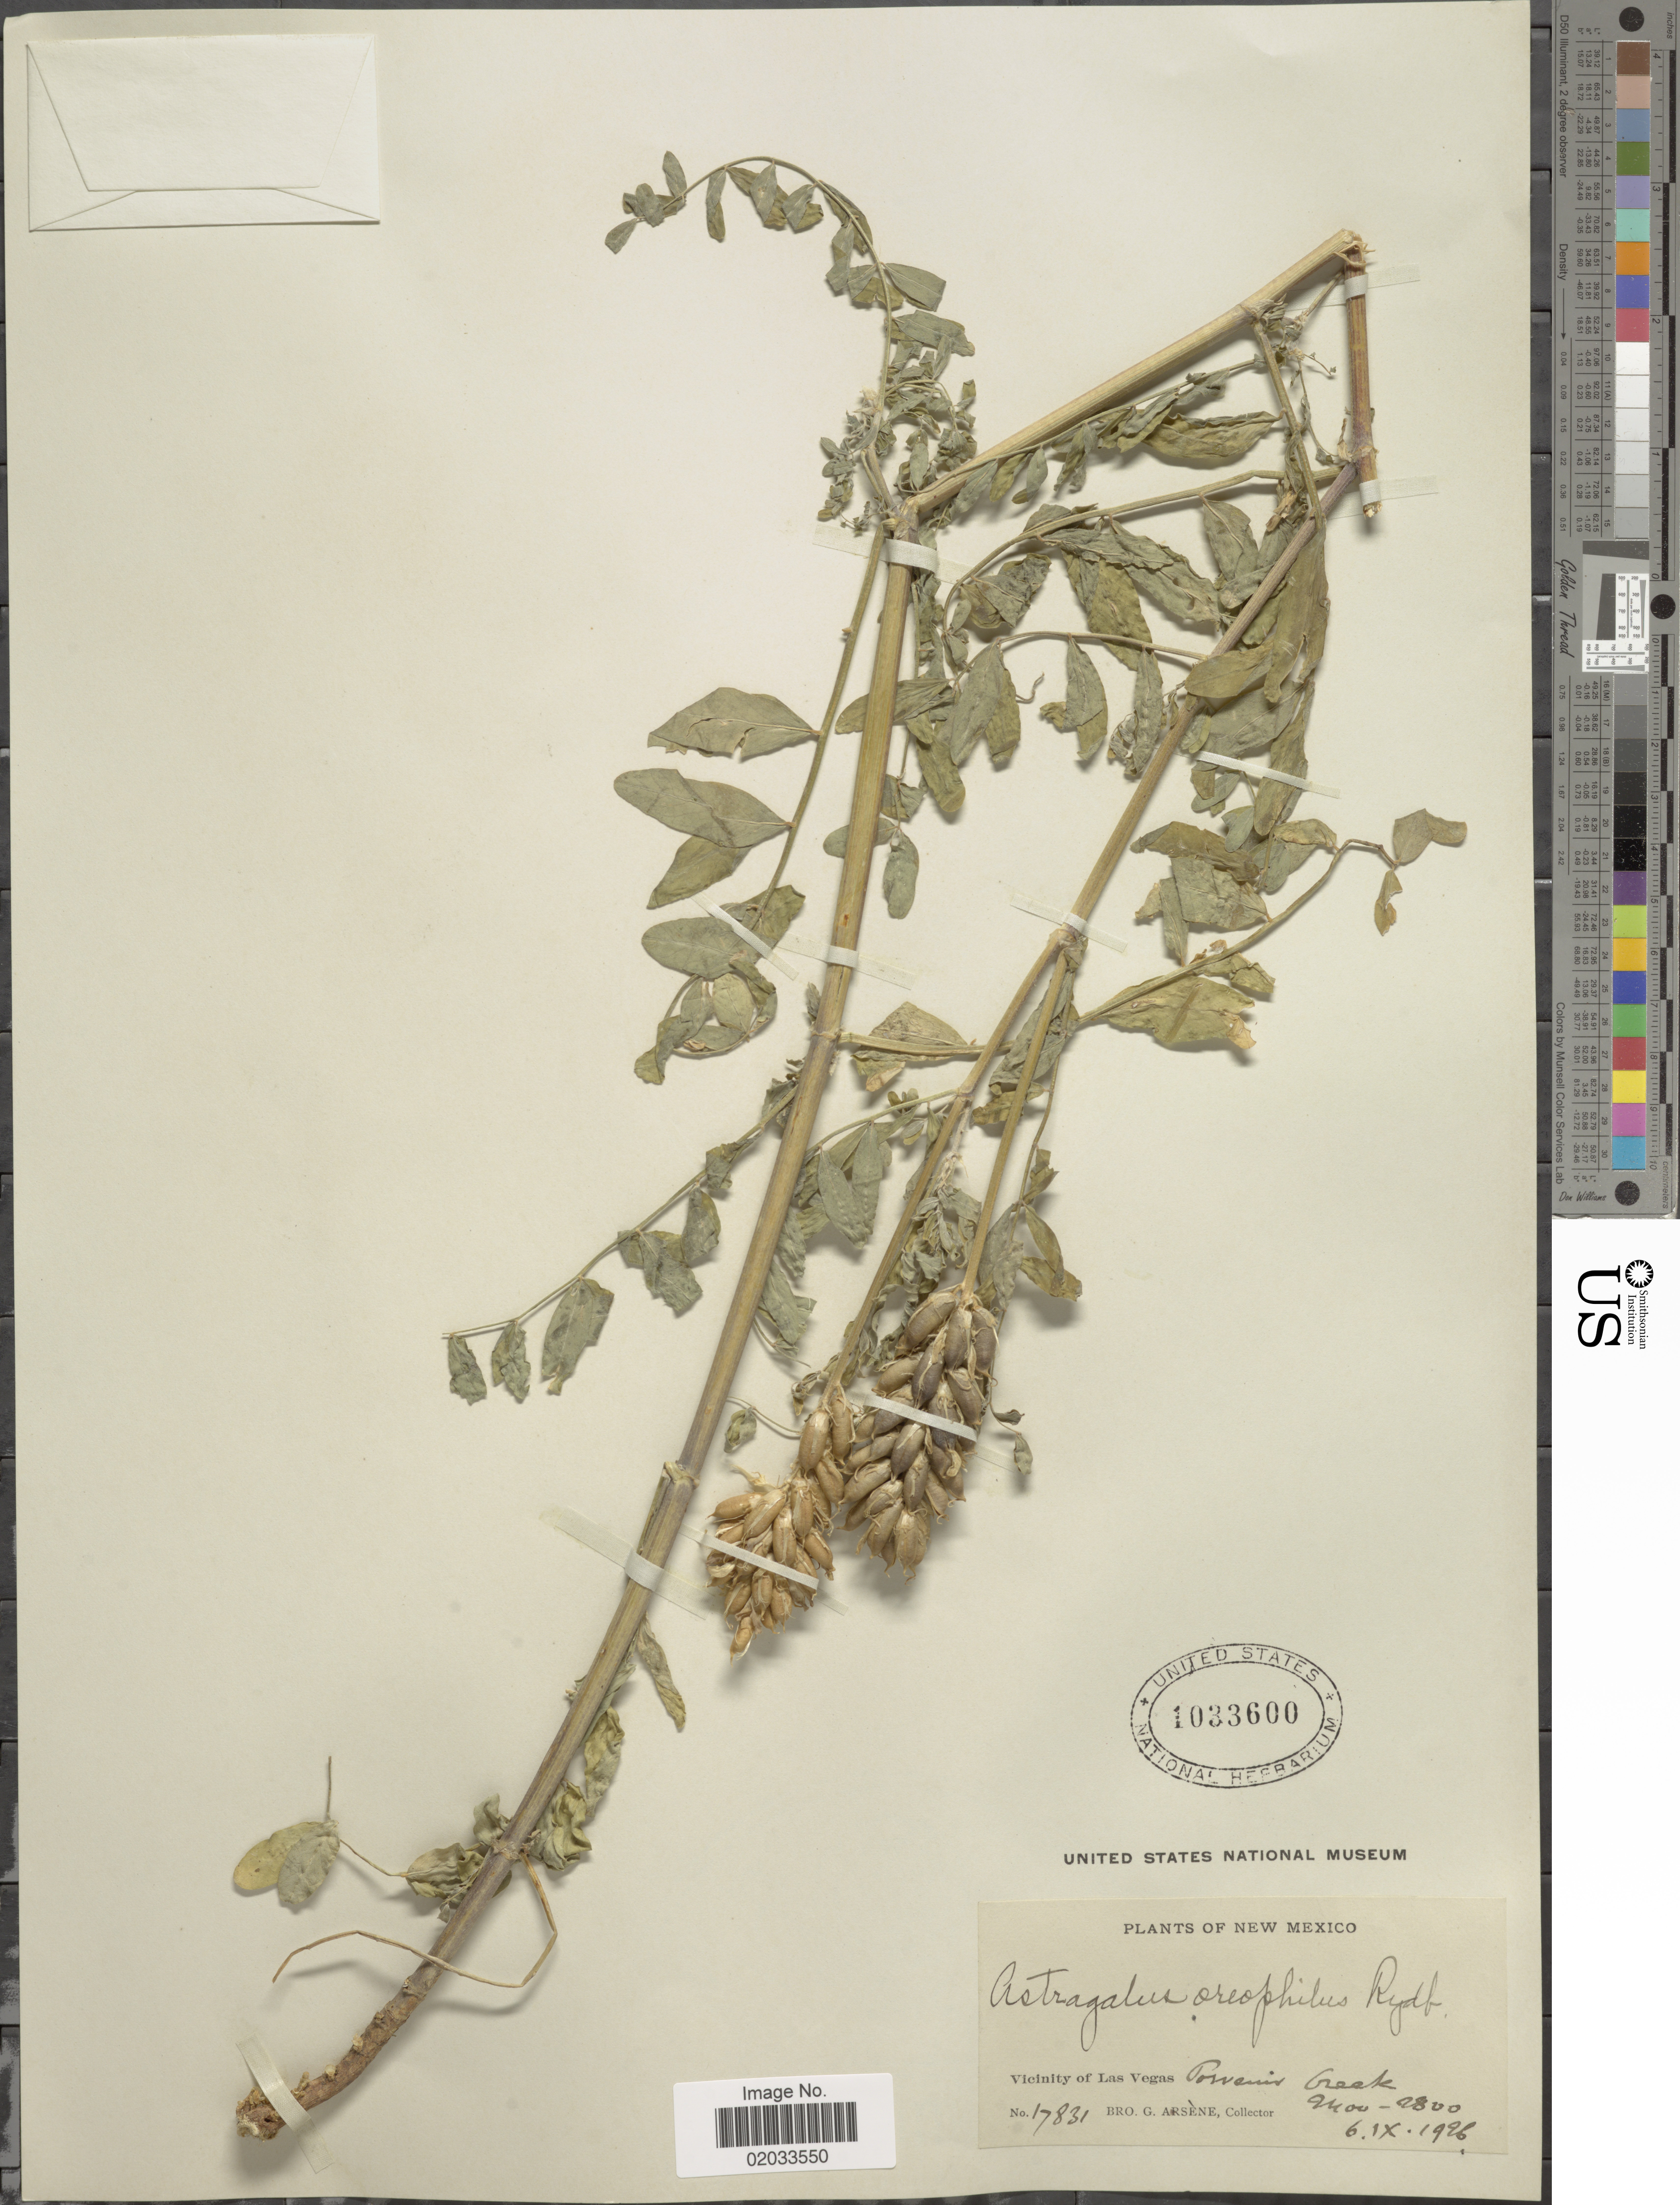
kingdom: Plantae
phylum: Tracheophyta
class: Magnoliopsida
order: Fabales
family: Fabaceae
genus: Astragalus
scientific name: Astragalus oreophilus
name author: Rydb.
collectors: Bro. G. Arsène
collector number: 17831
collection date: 1926-09-06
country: United States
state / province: New Mexico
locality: Vicinity of Las Vegas, Porvenir Creek.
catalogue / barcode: US 1033600